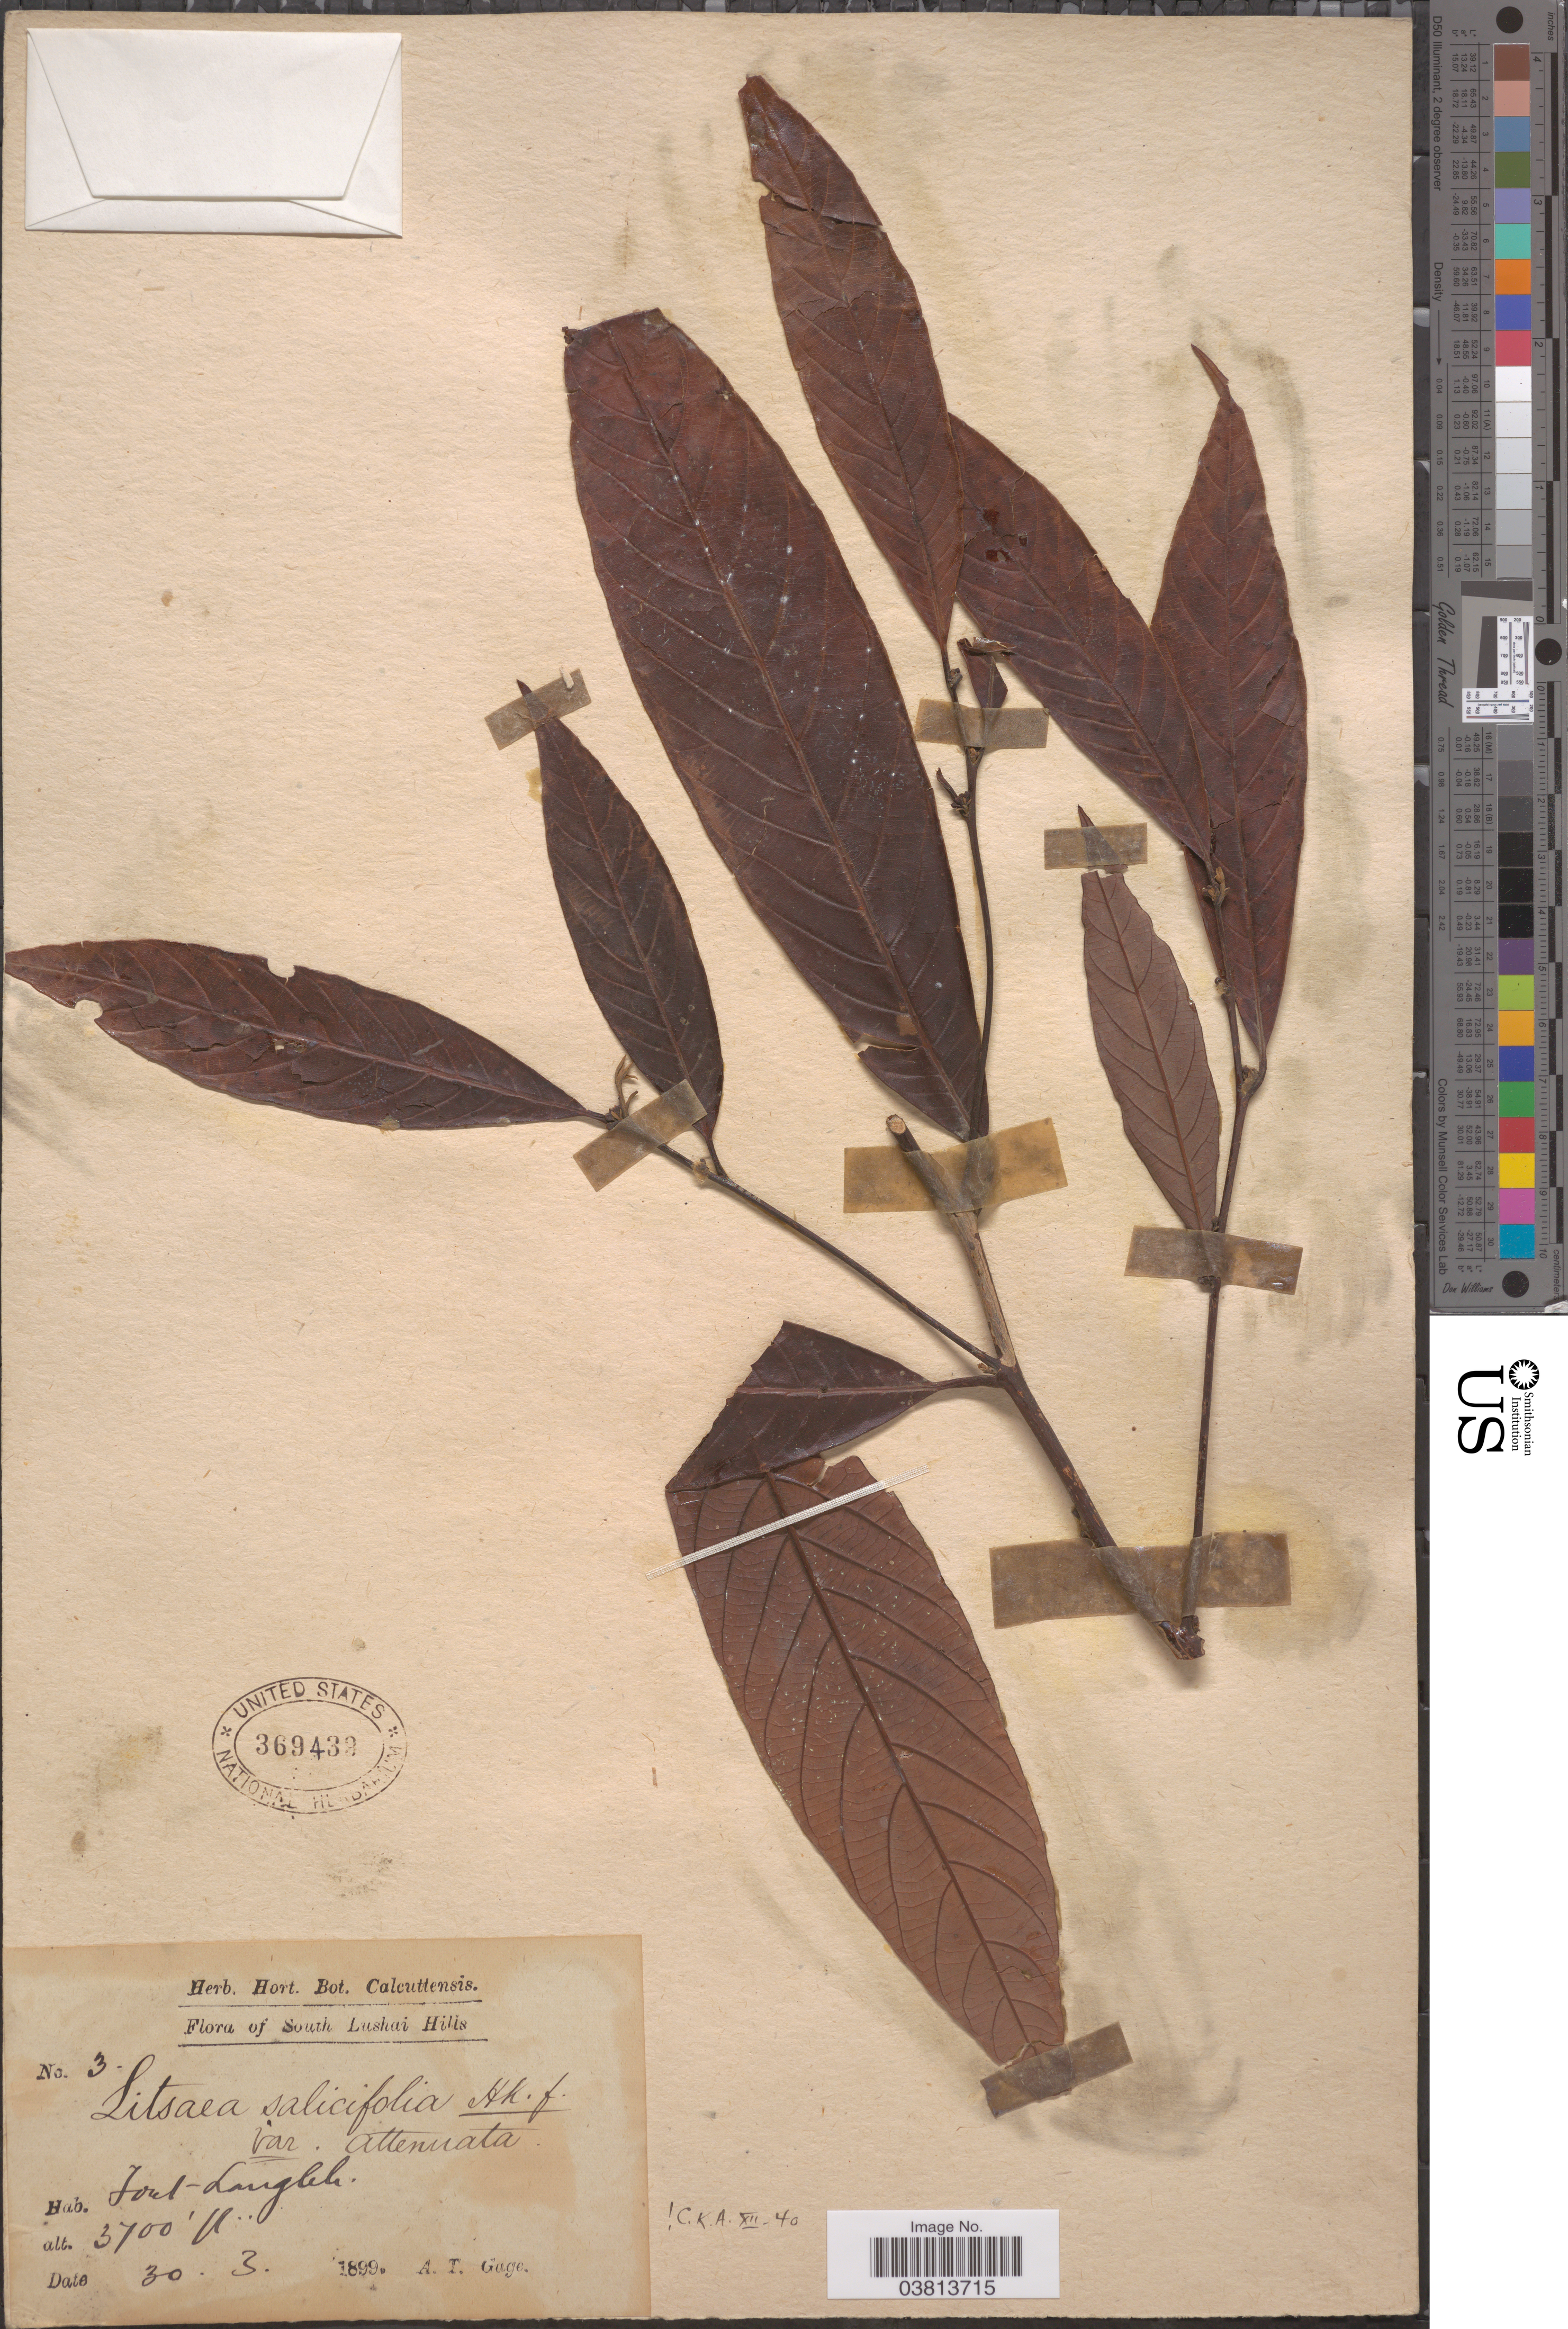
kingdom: Plantae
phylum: Tracheophyta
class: Magnoliopsida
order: Laurales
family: Lauraceae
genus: Litsea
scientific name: Litsea salicifolia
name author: Hook. f.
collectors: A. Gage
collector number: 3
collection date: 1899-03-30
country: India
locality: South Lushai Hills. Fort -Langlek.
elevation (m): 1128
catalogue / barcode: US 369432